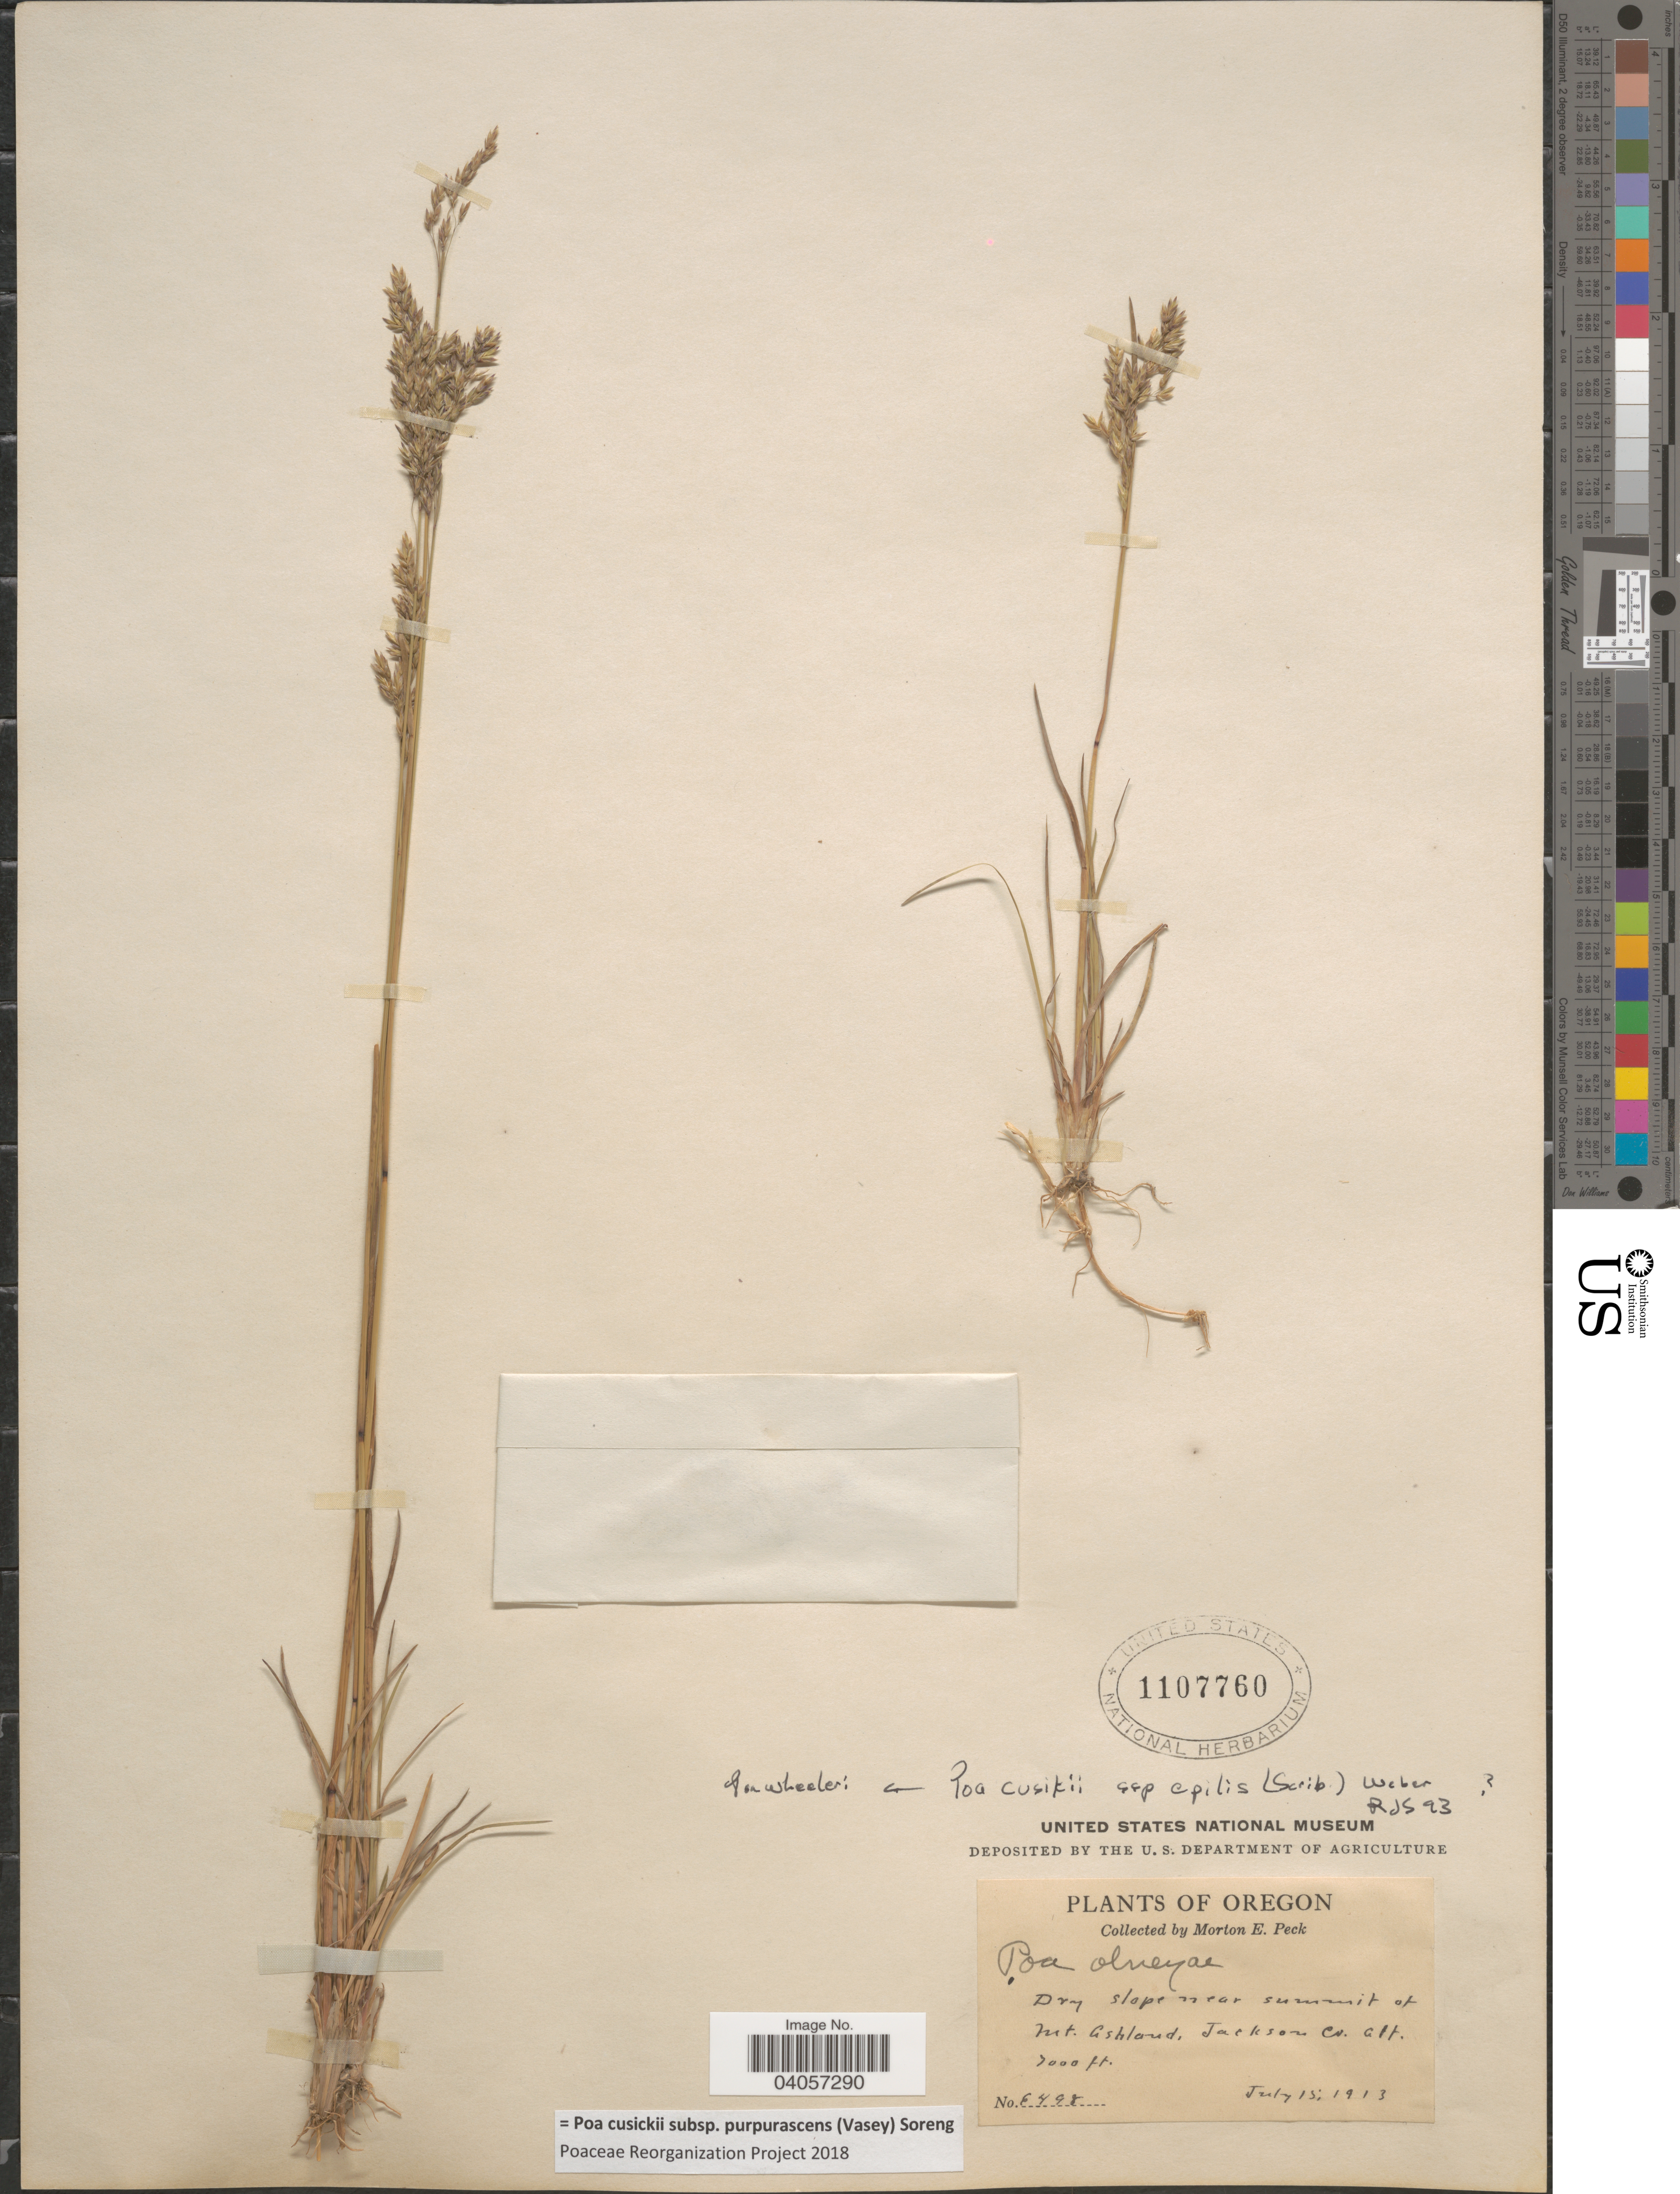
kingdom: Plantae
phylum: Tracheophyta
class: Liliopsida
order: Poales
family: Poaceae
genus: Poa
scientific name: Poa cusickii subsp. purpurascens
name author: (Vasey) Soreng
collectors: M. E. Peck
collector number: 6498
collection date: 1913-07-15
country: United States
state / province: Oregon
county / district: Jackson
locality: Dry slopes near summit of Mt. Ashland, Jackson Co.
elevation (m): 2134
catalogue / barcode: US 1107760